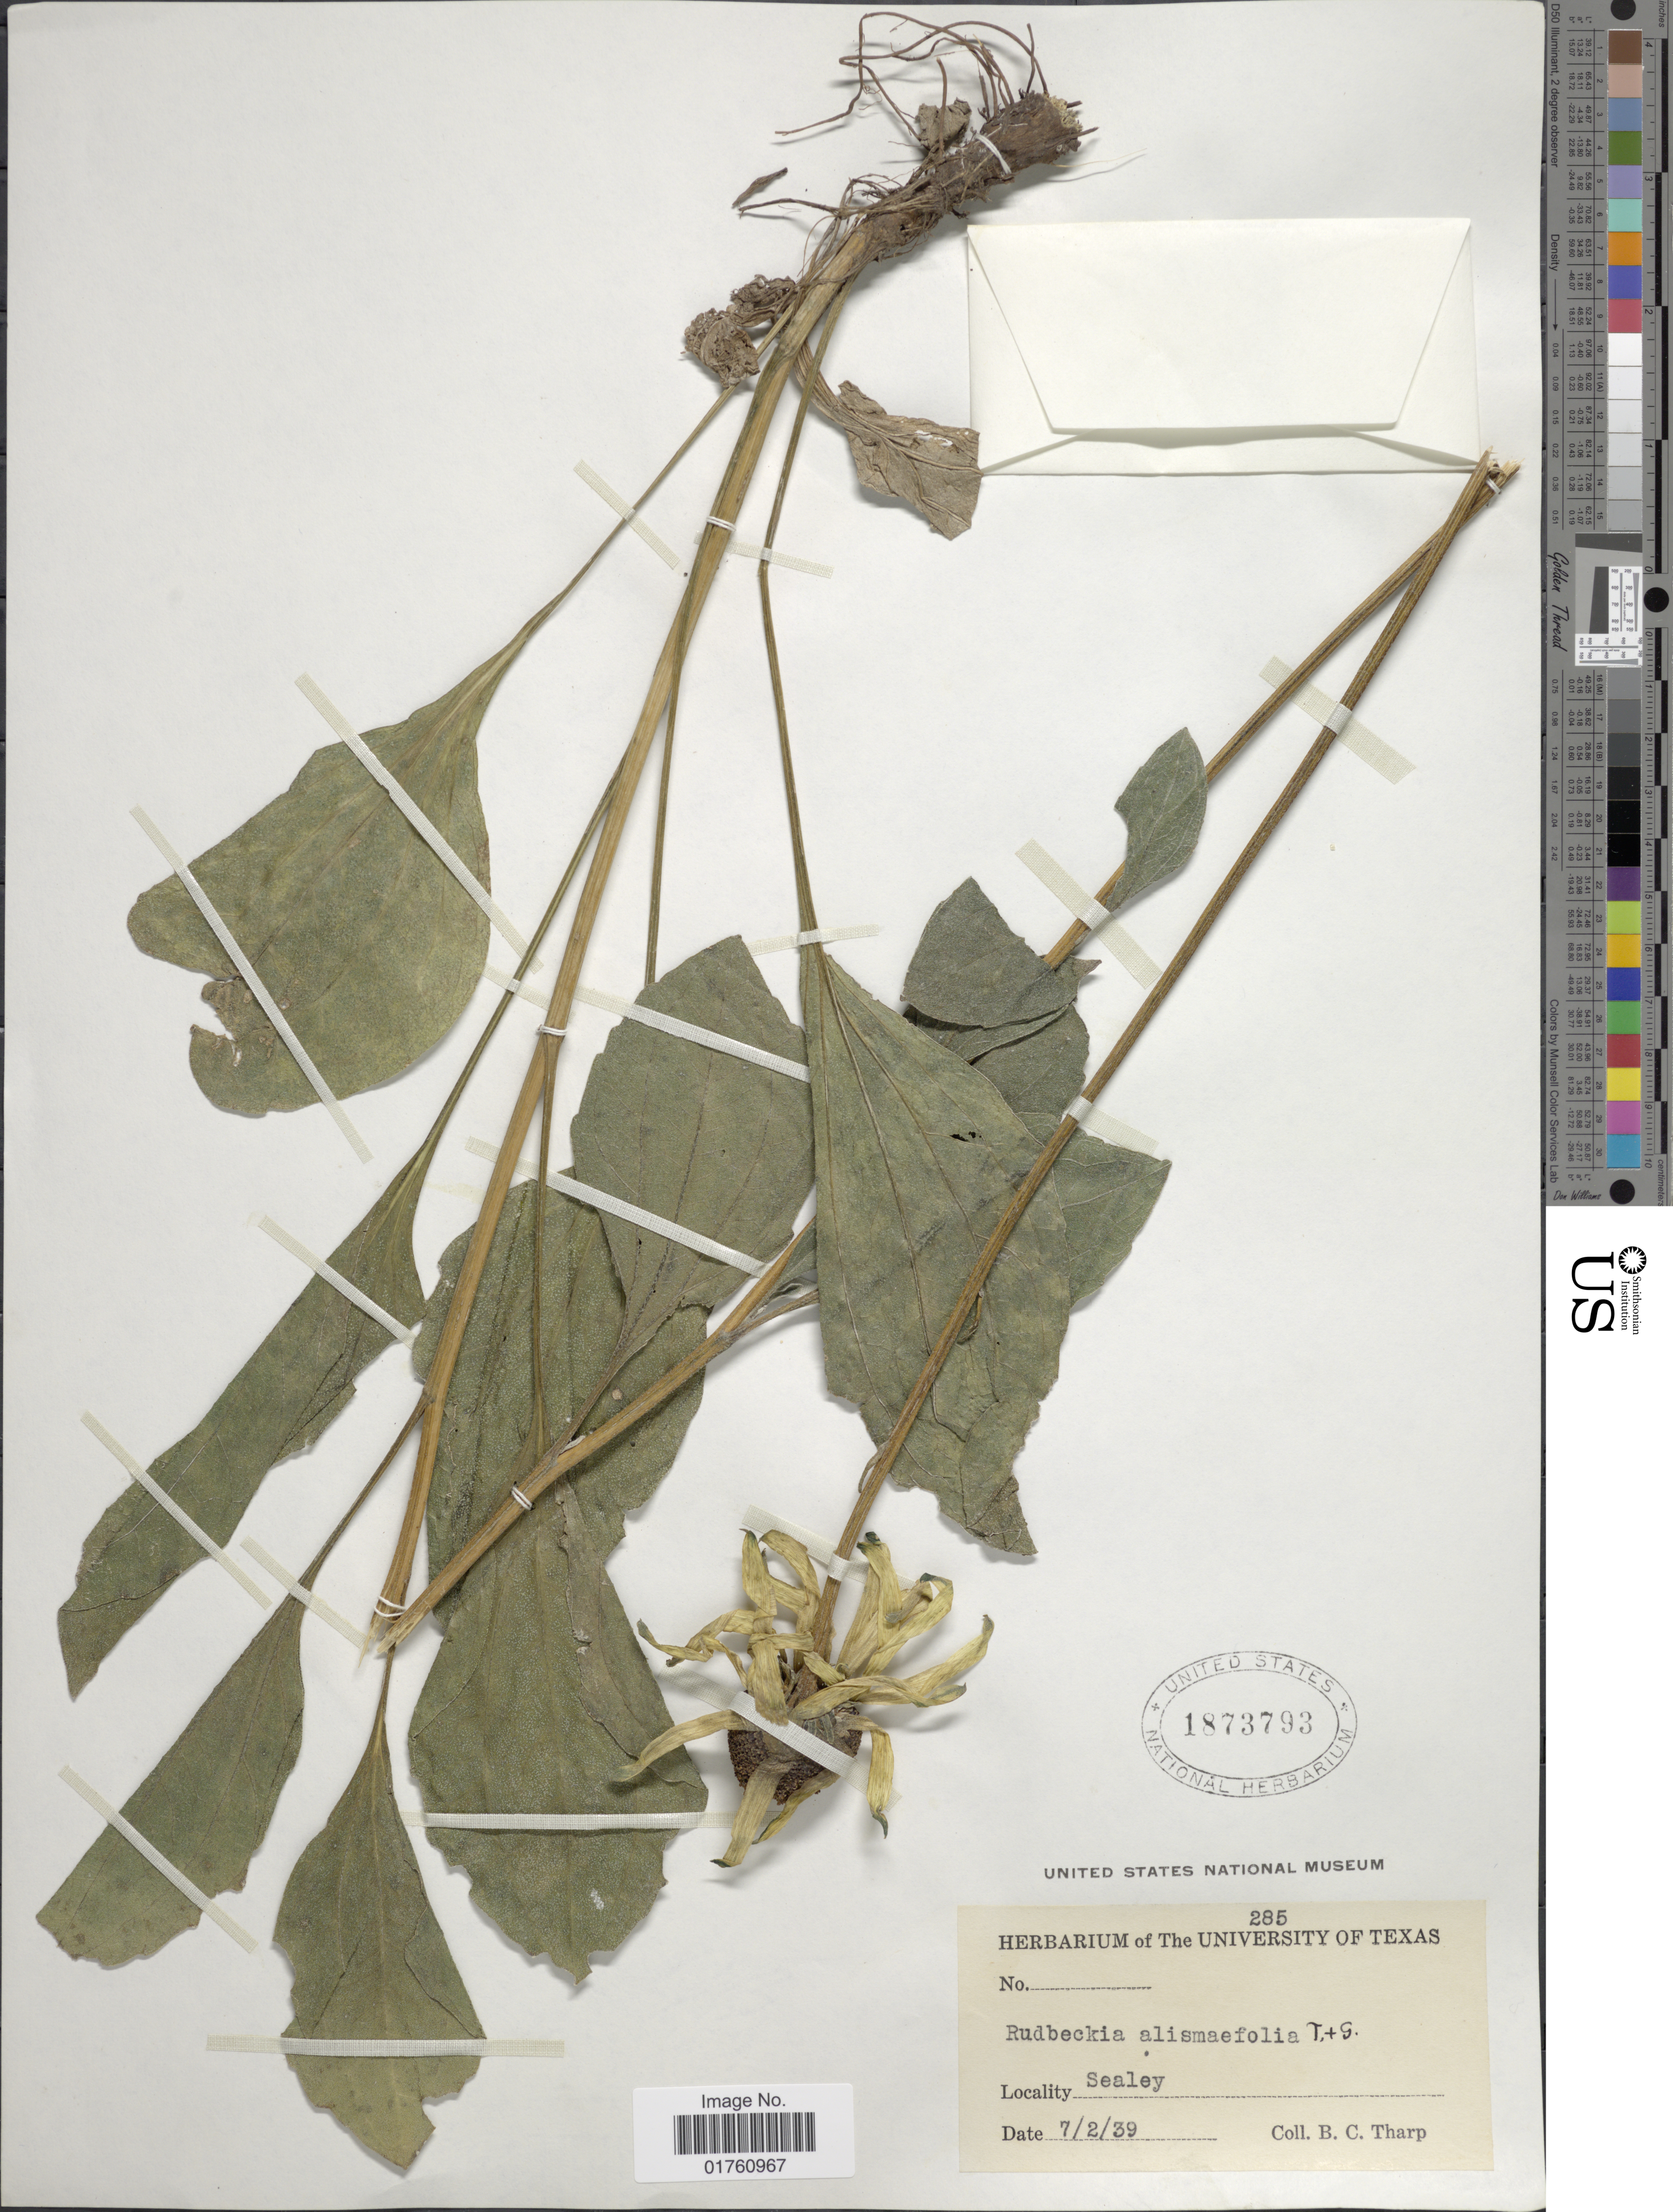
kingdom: Plantae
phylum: Tracheophyta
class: Magnoliopsida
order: Asterales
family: Asteraceae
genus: Rudbeckia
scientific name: Rudbeckia grandiflora var. alismaefolia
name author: (Torr. & A. Gray) Cronq.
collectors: B. C. Tharp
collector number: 285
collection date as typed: Transcribed d/m/y: 2/7/39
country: United States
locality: Sealey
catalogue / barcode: US 1873793